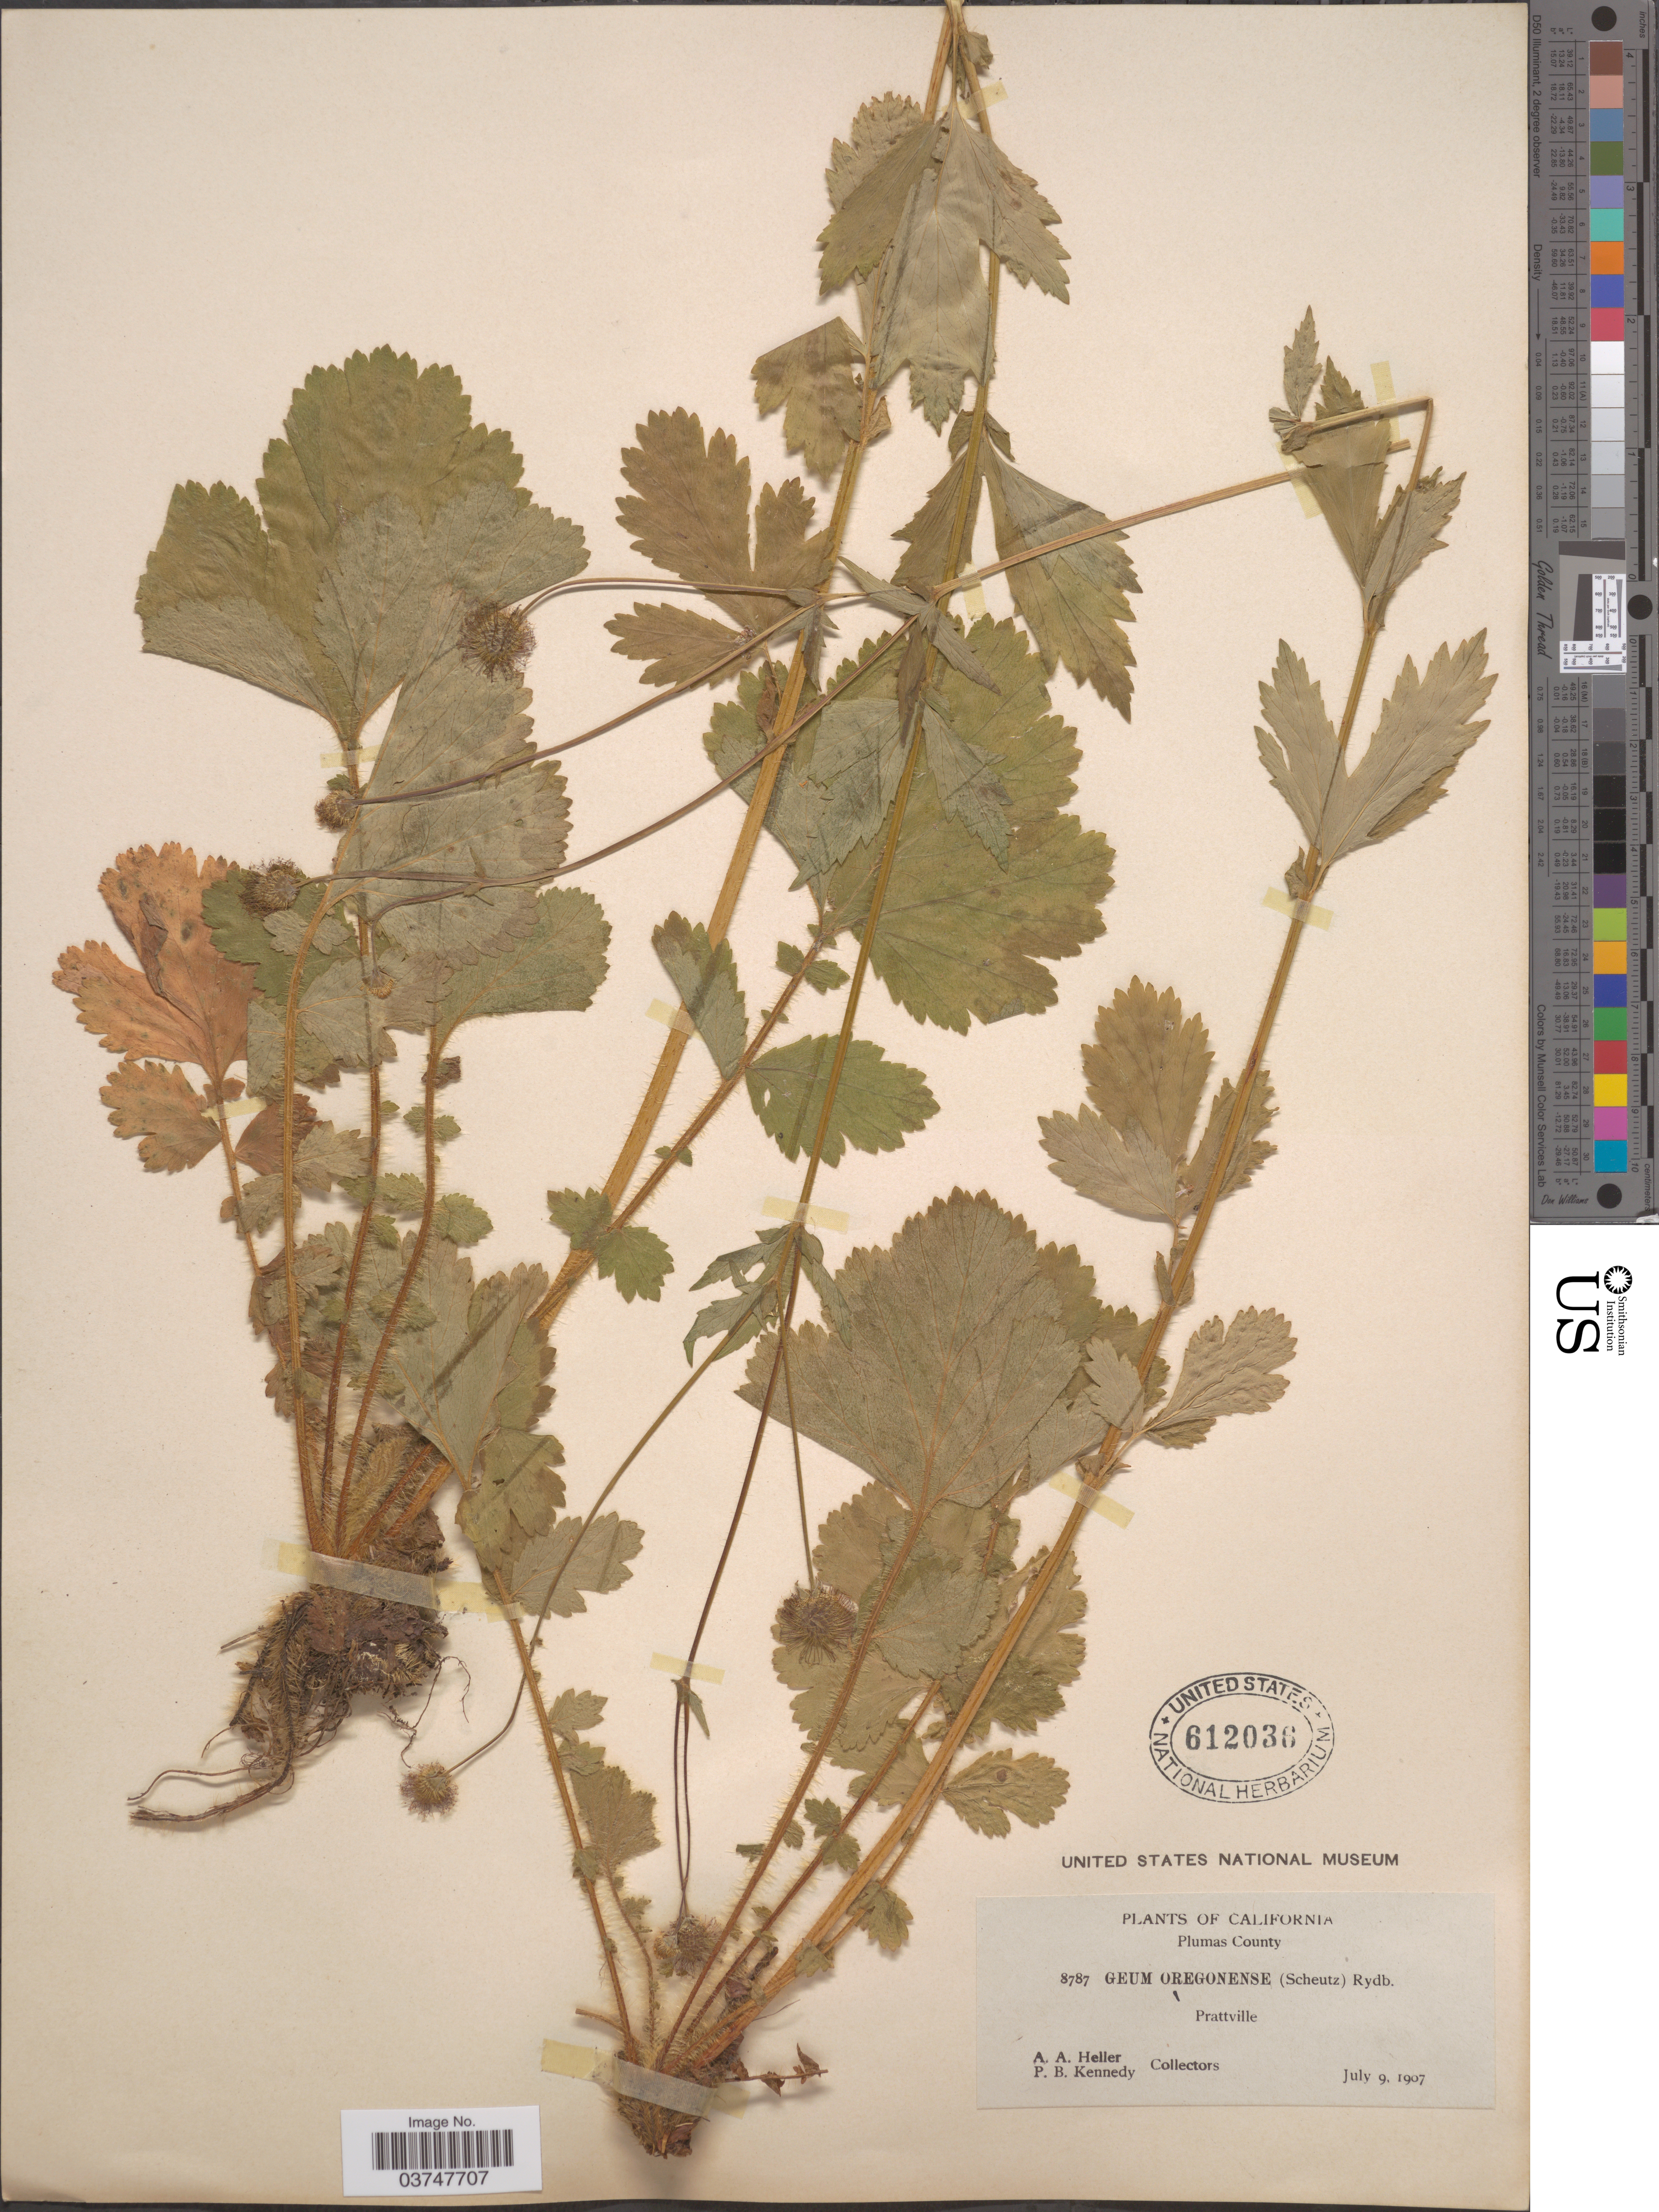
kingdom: Plantae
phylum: Tracheophyta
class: Magnoliopsida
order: Rosales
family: Rosaceae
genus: Geum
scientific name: Geum oregonense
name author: Rydb.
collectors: A. A. Heller & P. B. Kennedy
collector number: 8787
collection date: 1907-07-09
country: United States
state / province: California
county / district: Plumas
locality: Plumas County. Prattville.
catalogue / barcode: US 612036